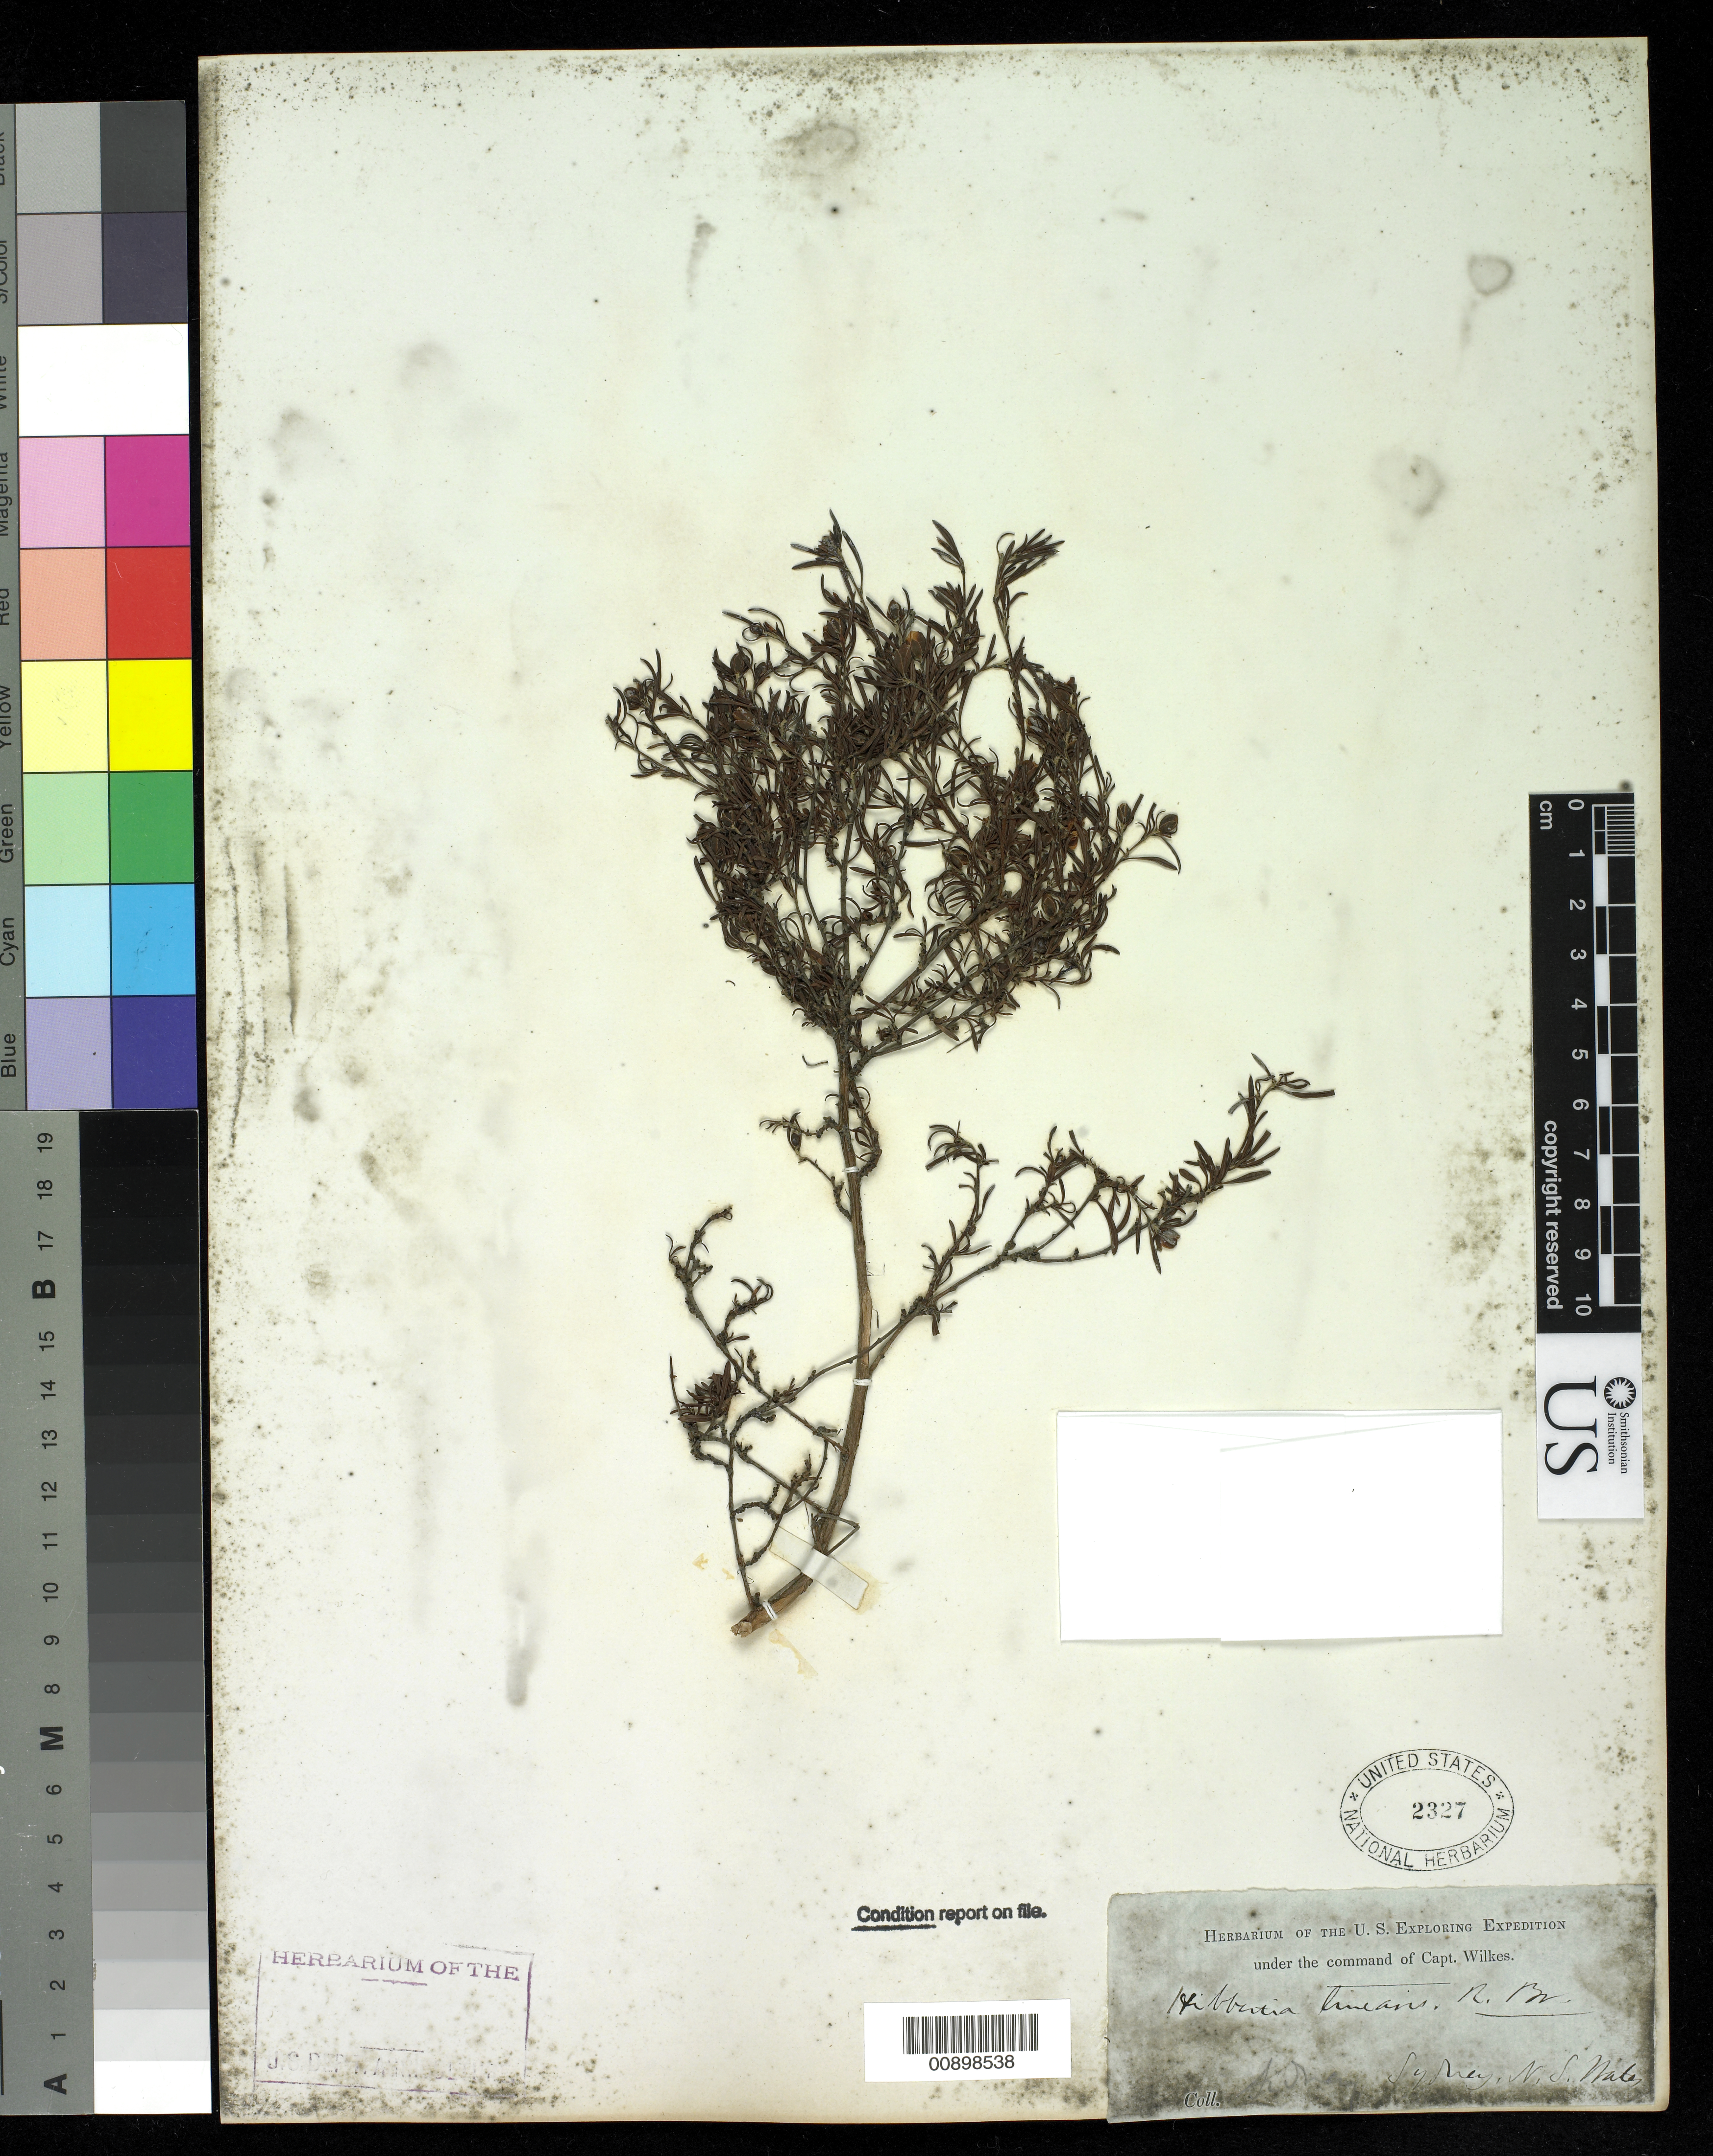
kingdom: Plantae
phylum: Tracheophyta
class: Magnoliopsida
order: Dilleniales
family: Dilleniaceae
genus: Hibbertia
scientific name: Hibbertia linearis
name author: R. Br. ex DC.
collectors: Wilkes Explor. Exped.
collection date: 1838/1842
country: Australia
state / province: New South Wales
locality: Sydney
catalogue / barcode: US 2327